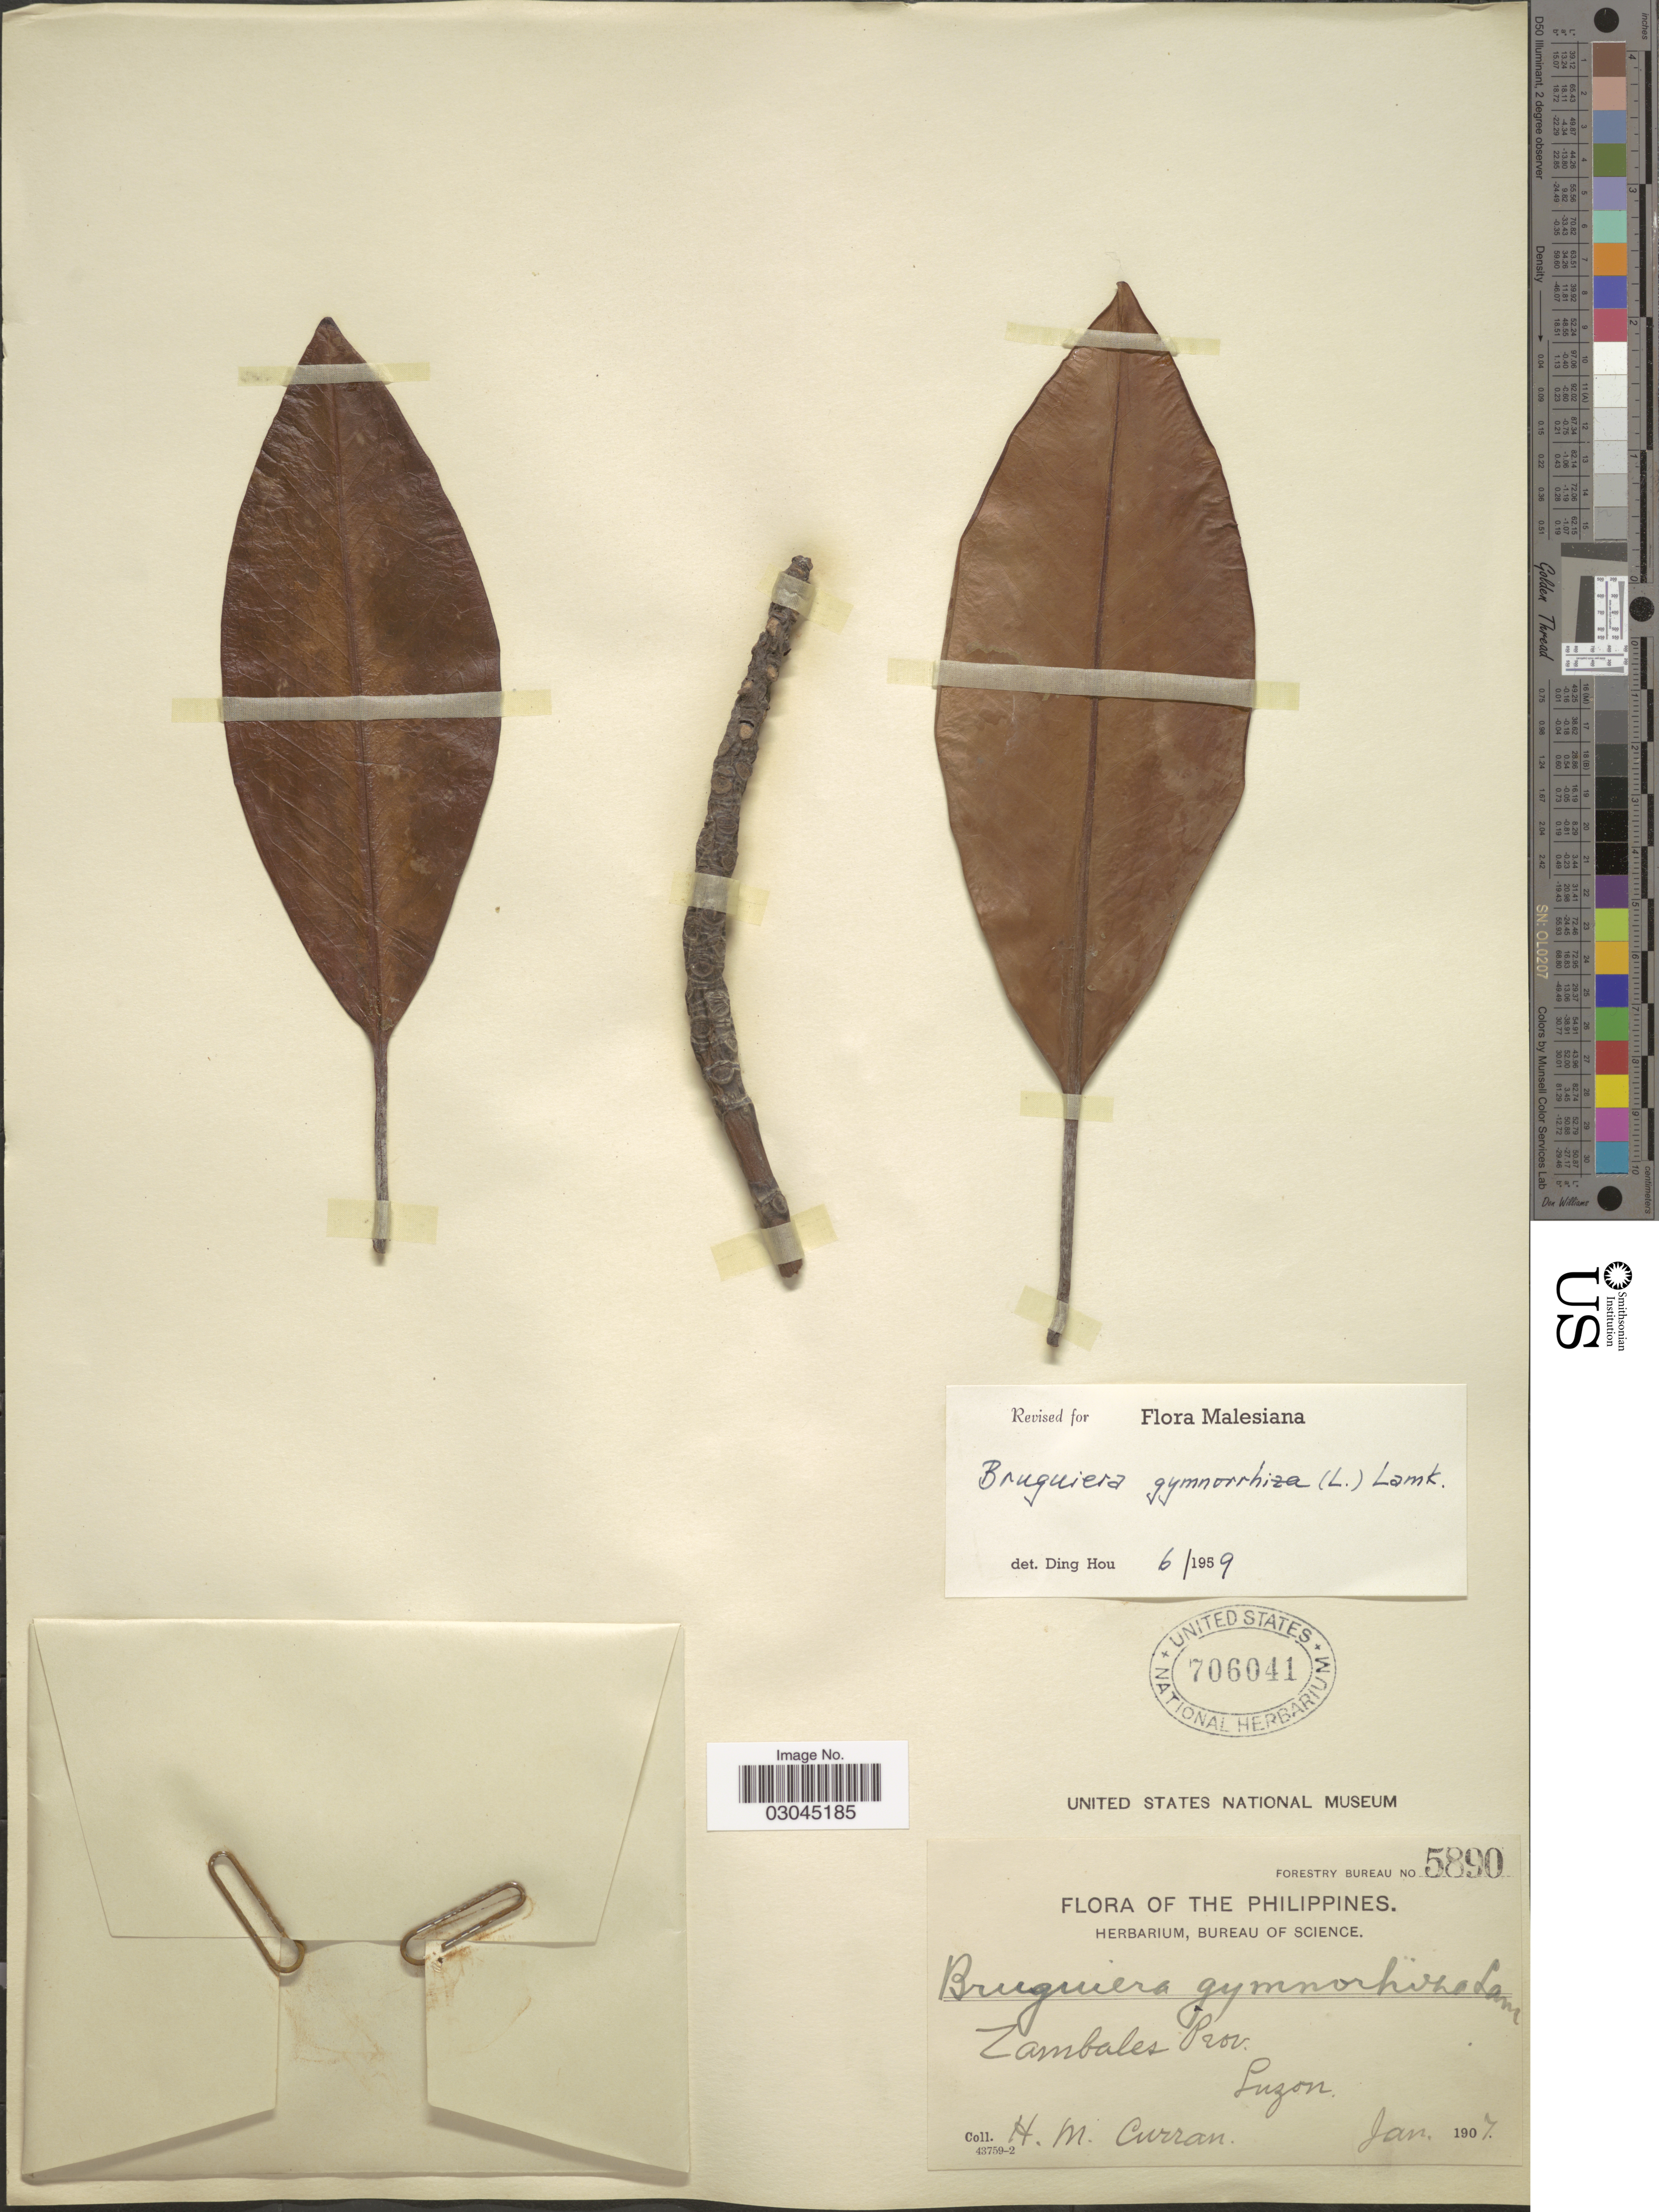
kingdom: Plantae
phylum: Tracheophyta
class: Magnoliopsida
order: Malpighiales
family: Rhizophoraceae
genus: Bruguiera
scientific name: Bruguiera gymnorhiza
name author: (L.) Savigny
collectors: H. M. Curran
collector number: Forestry Bureau 5890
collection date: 1907-01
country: Philippines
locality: Zambales Prov. Luzon.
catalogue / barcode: US 706041